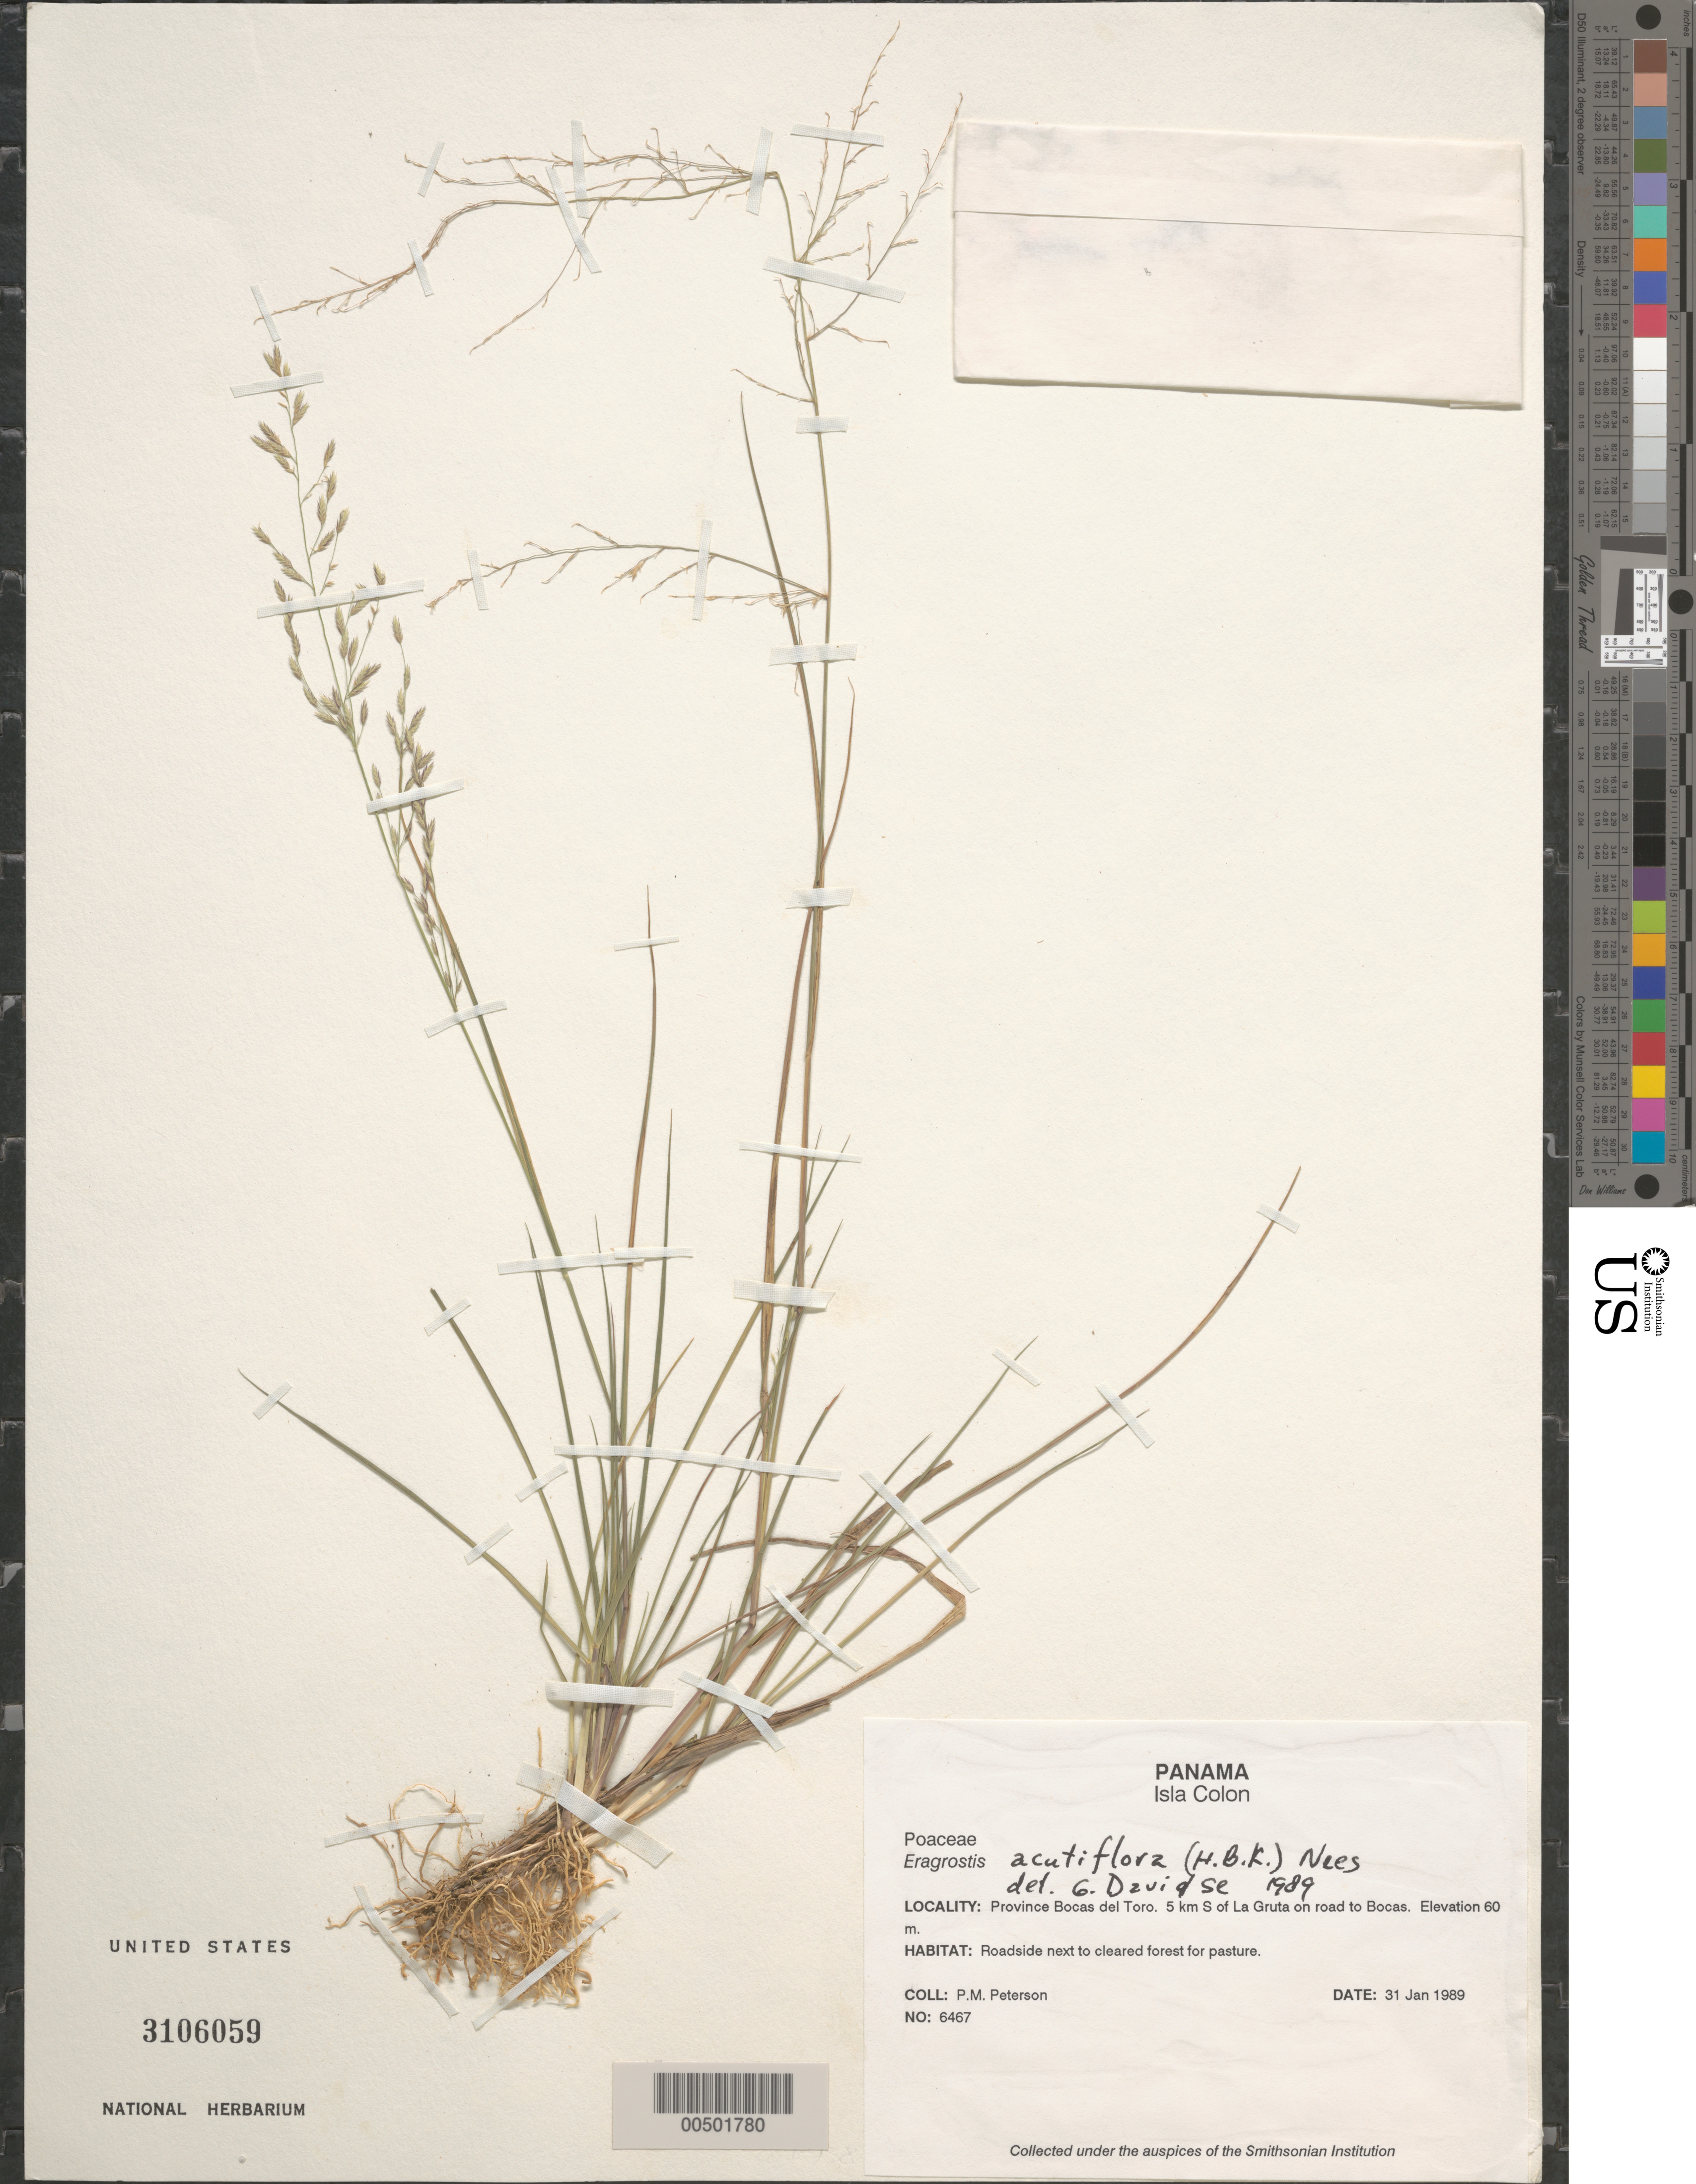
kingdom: Plantae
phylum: Tracheophyta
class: Liliopsida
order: Poales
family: Poaceae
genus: Eragrostis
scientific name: Eragrostis acutiflora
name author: (Kunth) Nees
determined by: Davidse, Gerrit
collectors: P. M. Peterson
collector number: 06467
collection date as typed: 31 Jan 1989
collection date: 1989-01-31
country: Panama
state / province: Bocas del Toro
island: Colón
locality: Isla Colon, 5 km S of La Gruta on road to Bocas.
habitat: Roadside next to cleared forest for pasture.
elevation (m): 60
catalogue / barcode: US 3106059